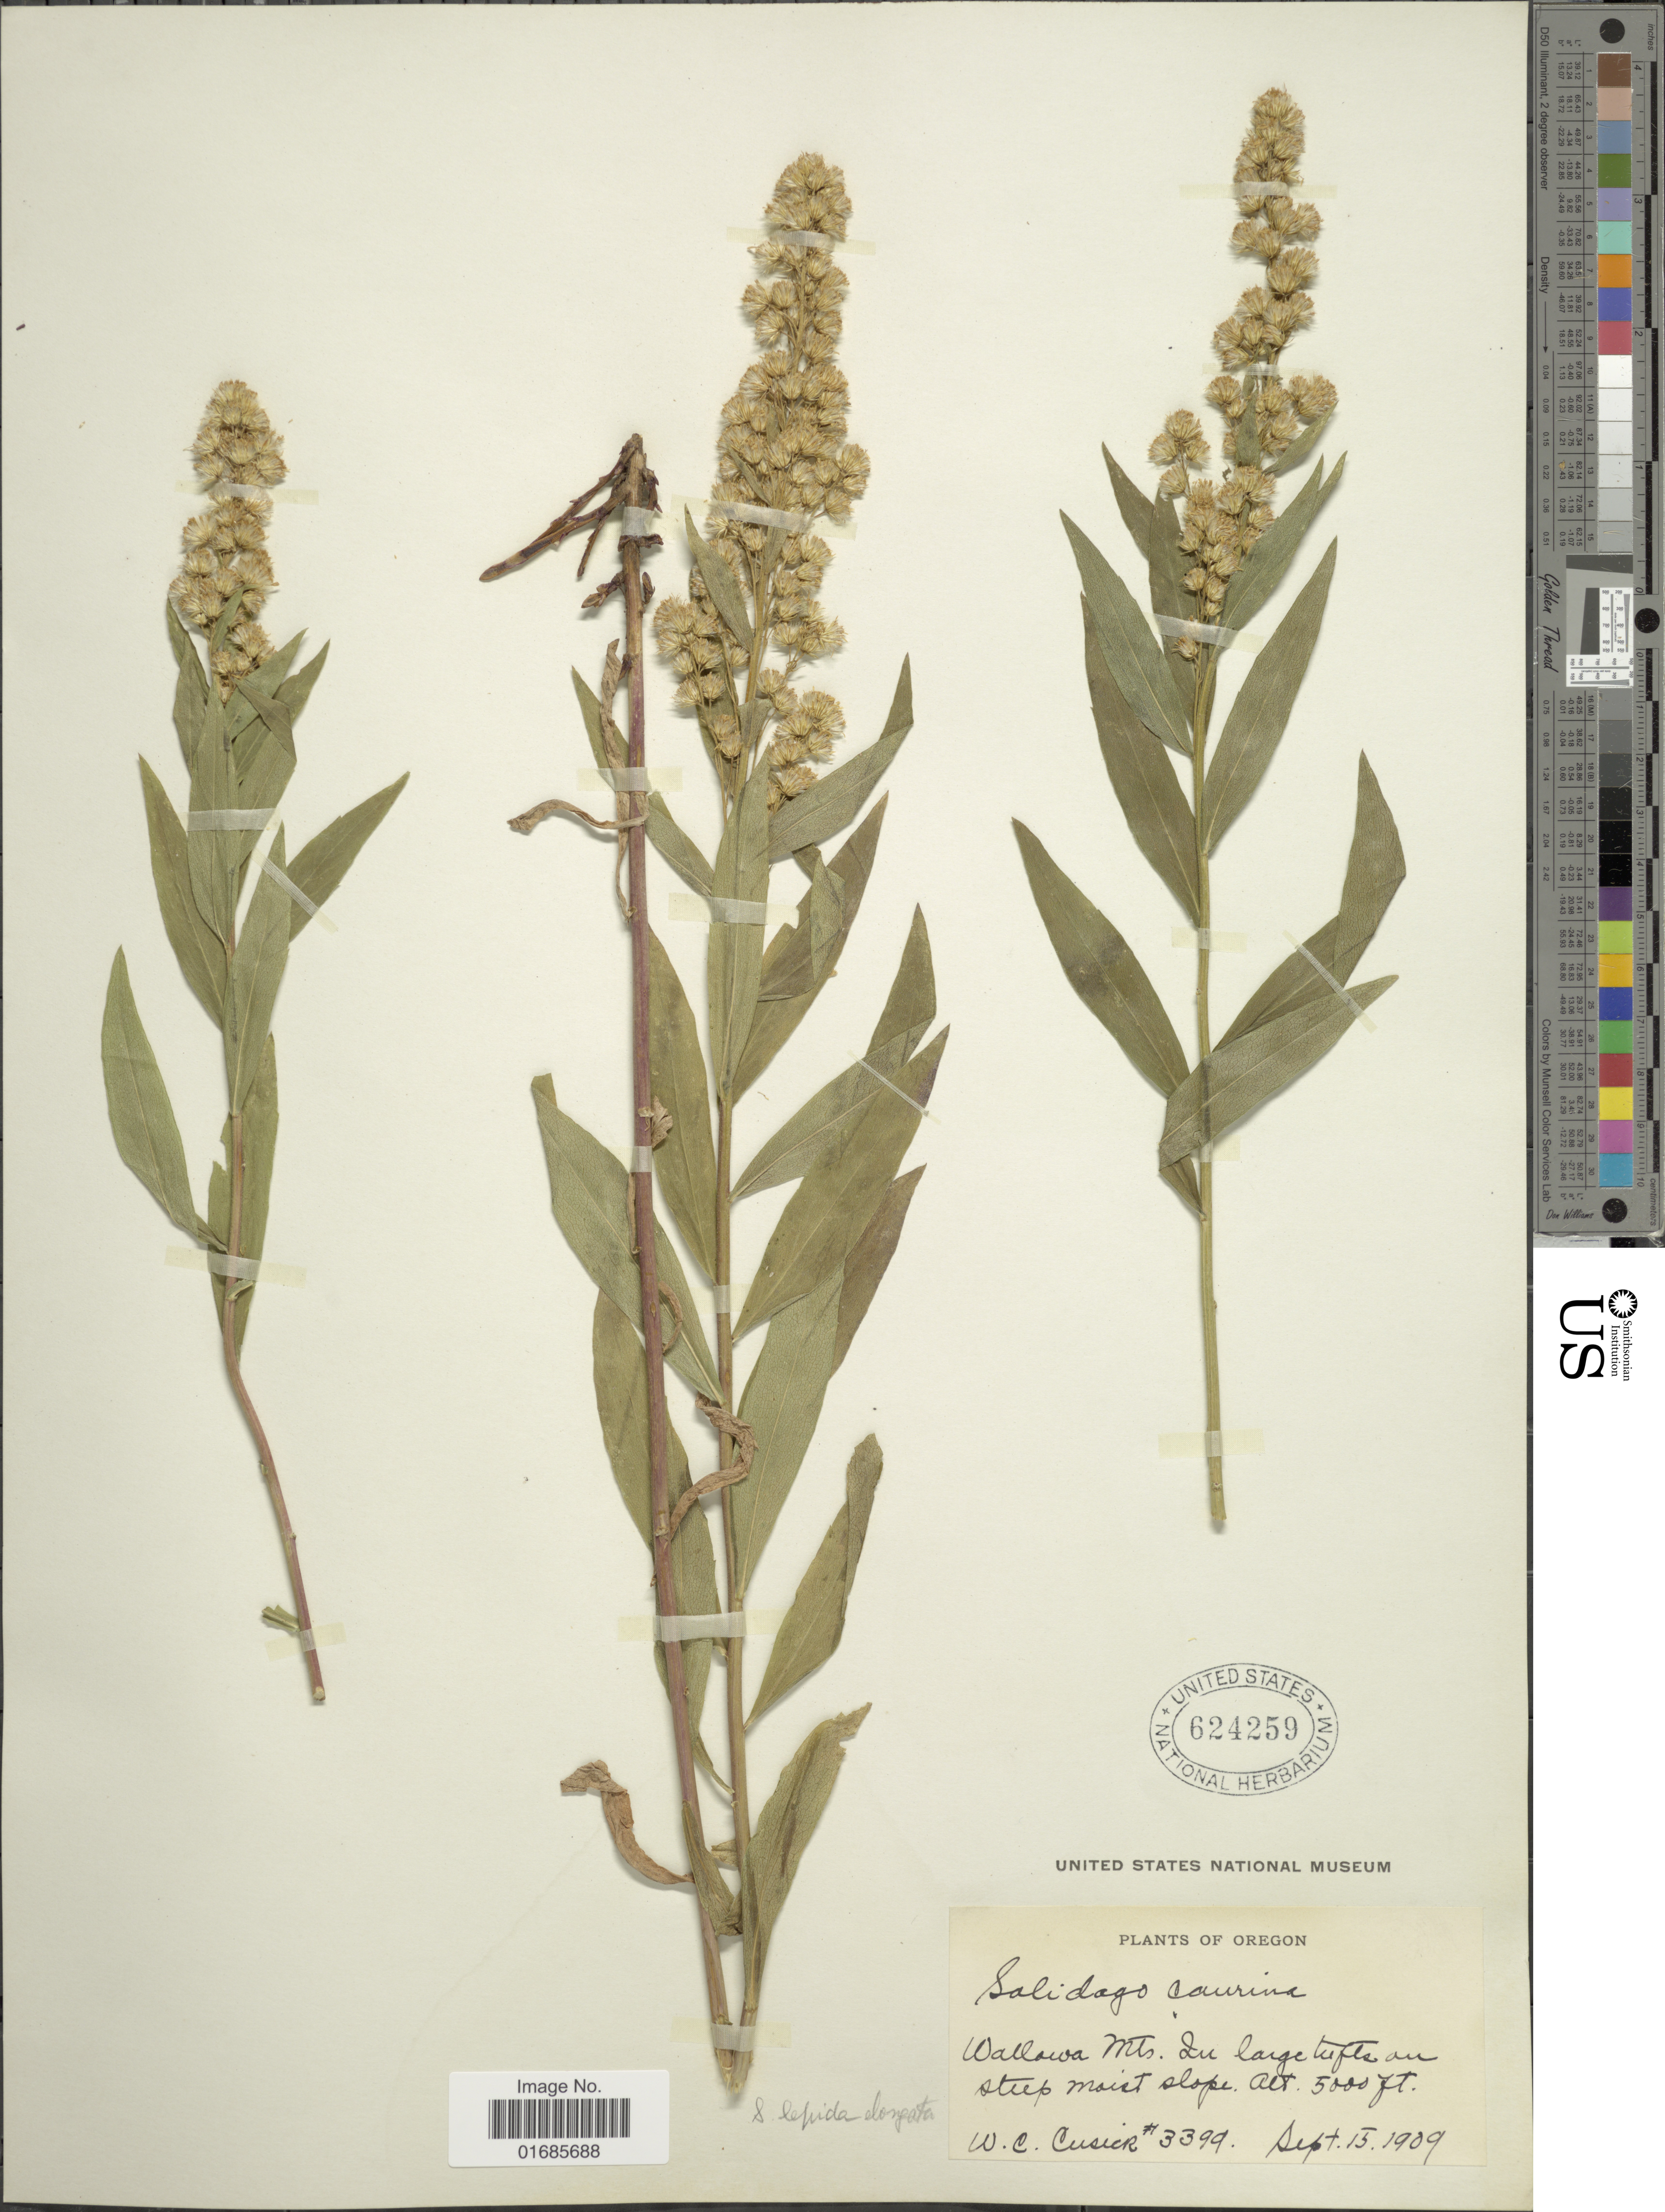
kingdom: Plantae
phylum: Tracheophyta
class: Magnoliopsida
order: Asterales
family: Asteraceae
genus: Solidago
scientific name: Solidago canadensis var. salebrosa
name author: (Piper) M.E. Jones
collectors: W. C. Cusick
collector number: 3399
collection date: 1909-09-15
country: United States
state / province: Oregon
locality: Wallowa Mts.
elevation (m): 1524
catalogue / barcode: US 624259